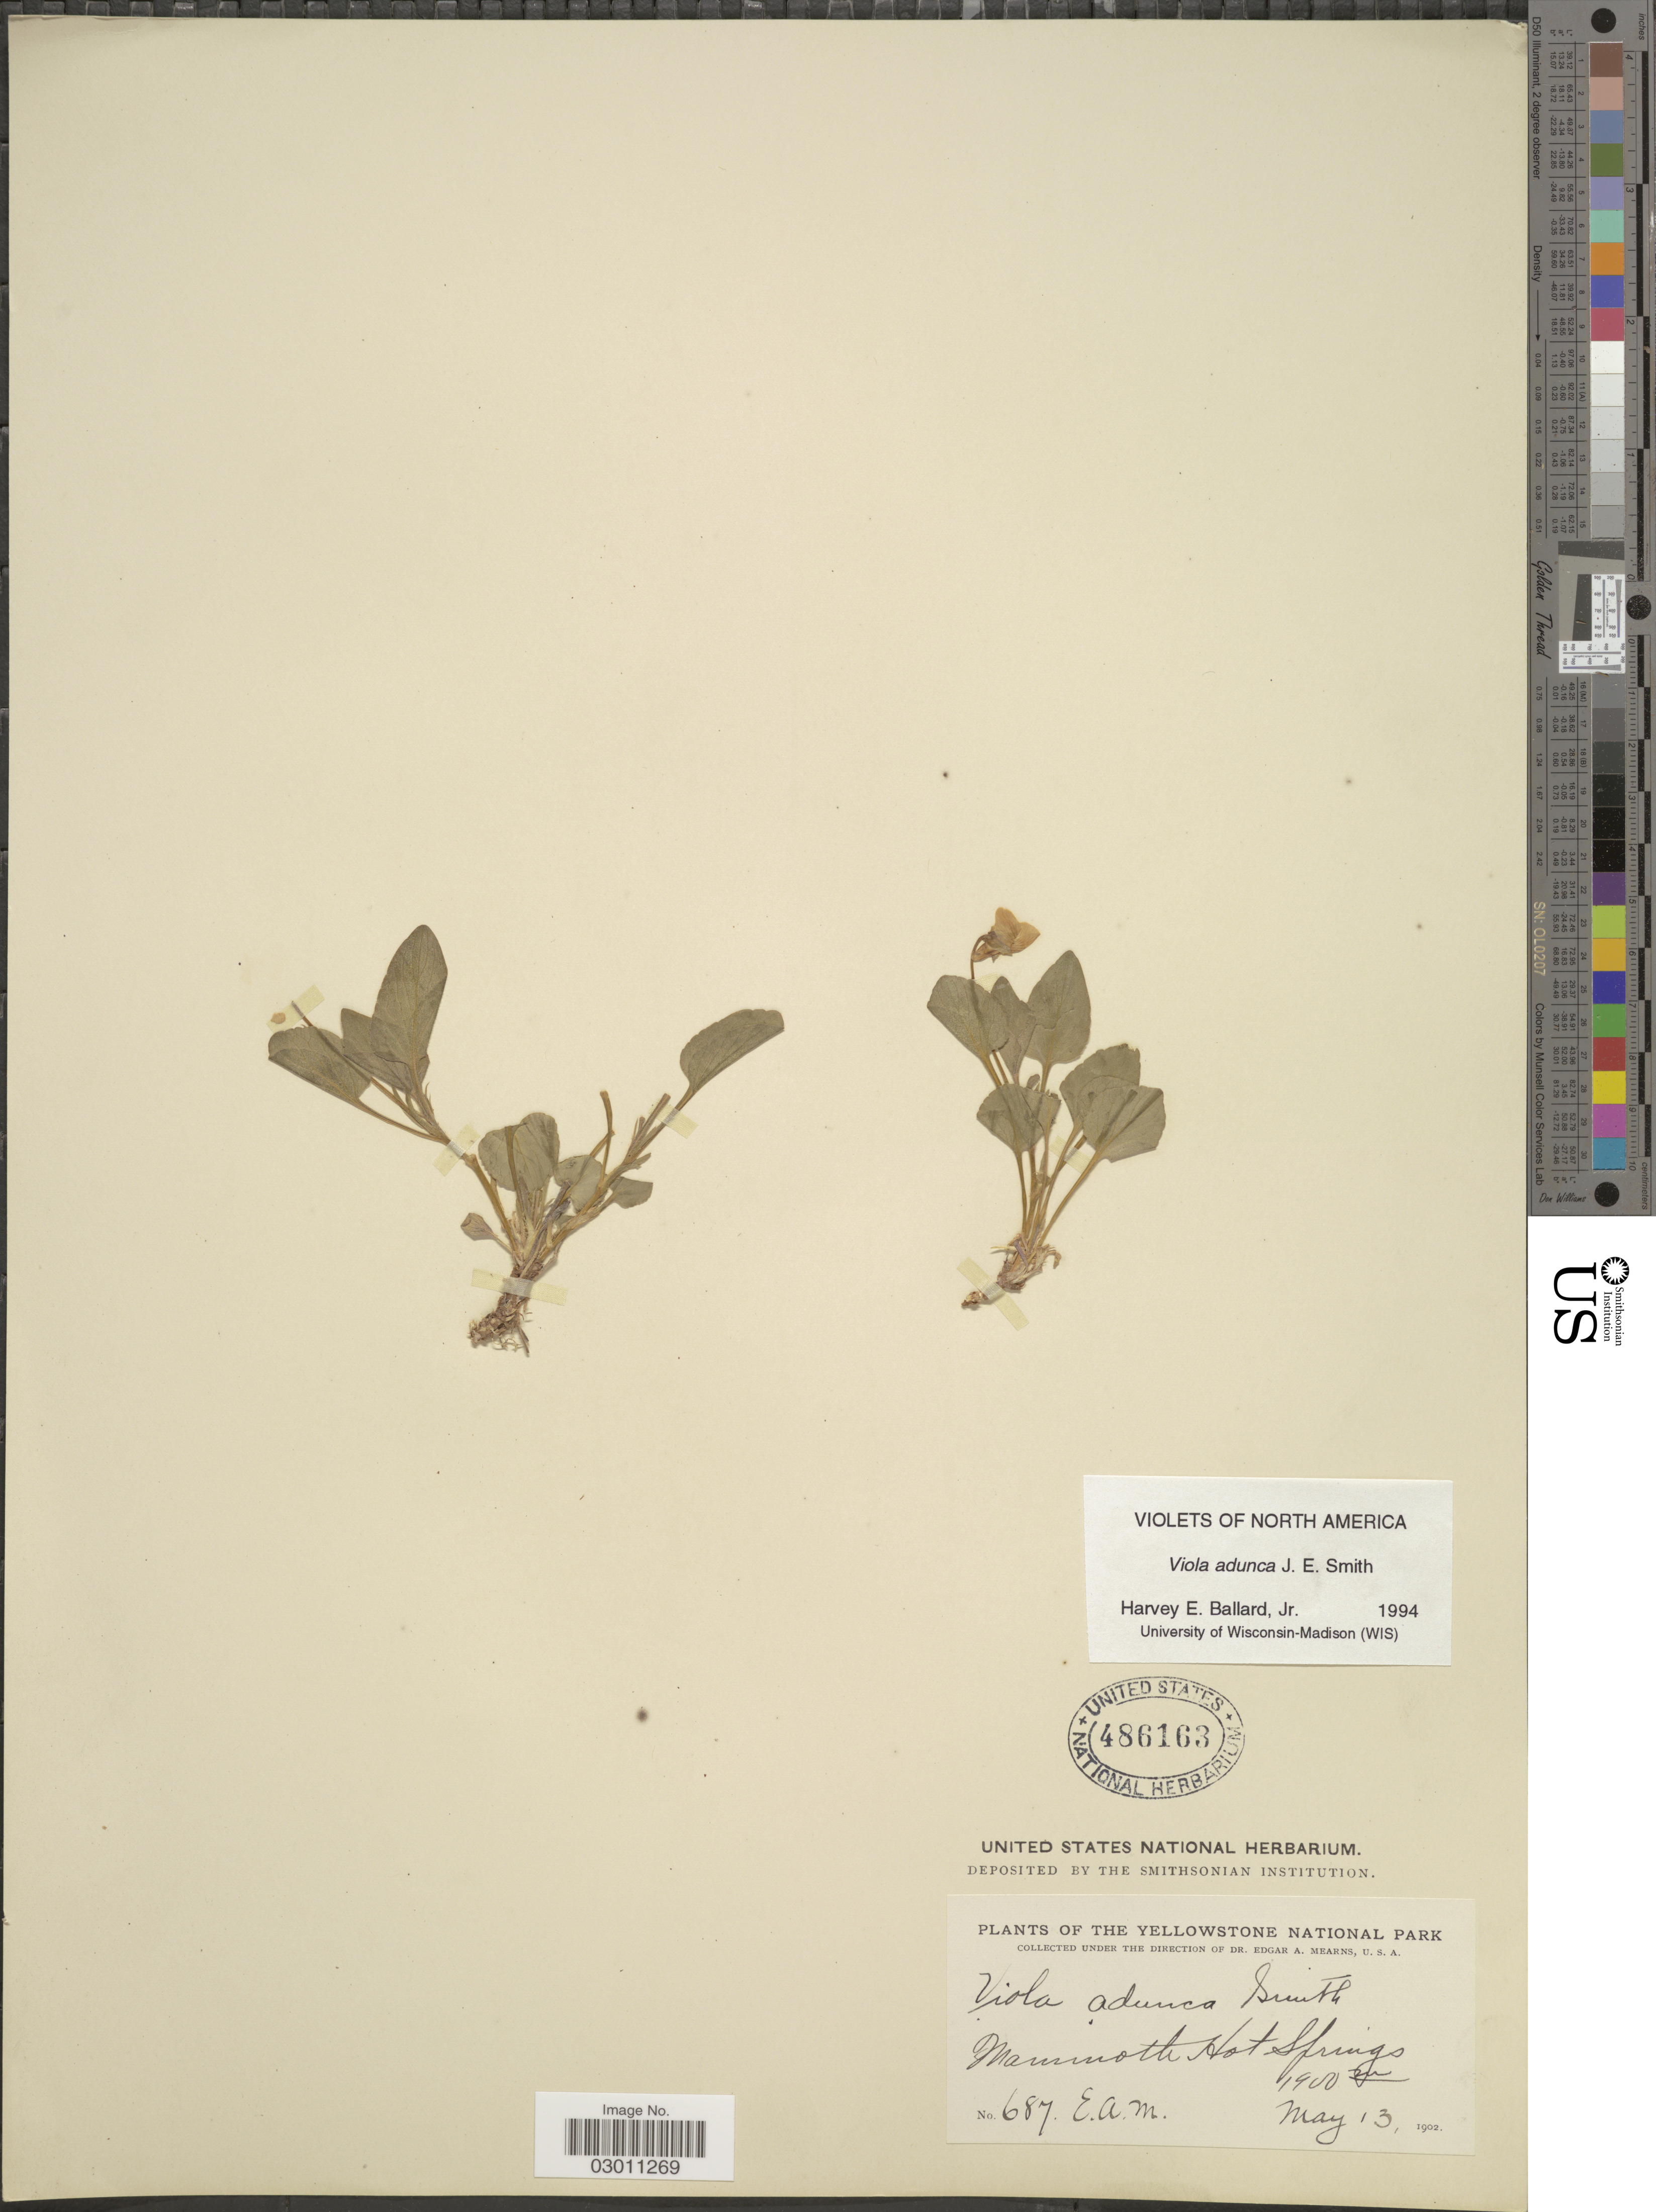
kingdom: Plantae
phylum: Tracheophyta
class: Magnoliopsida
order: Malpighiales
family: Violaceae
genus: Viola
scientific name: Viola adunca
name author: Sm.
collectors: E. A. Mearns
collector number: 687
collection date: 1902-05-13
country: United States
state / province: Wyoming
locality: Yellowstone National Park. Mammoth Hot Springs.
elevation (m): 1900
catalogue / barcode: US 486163